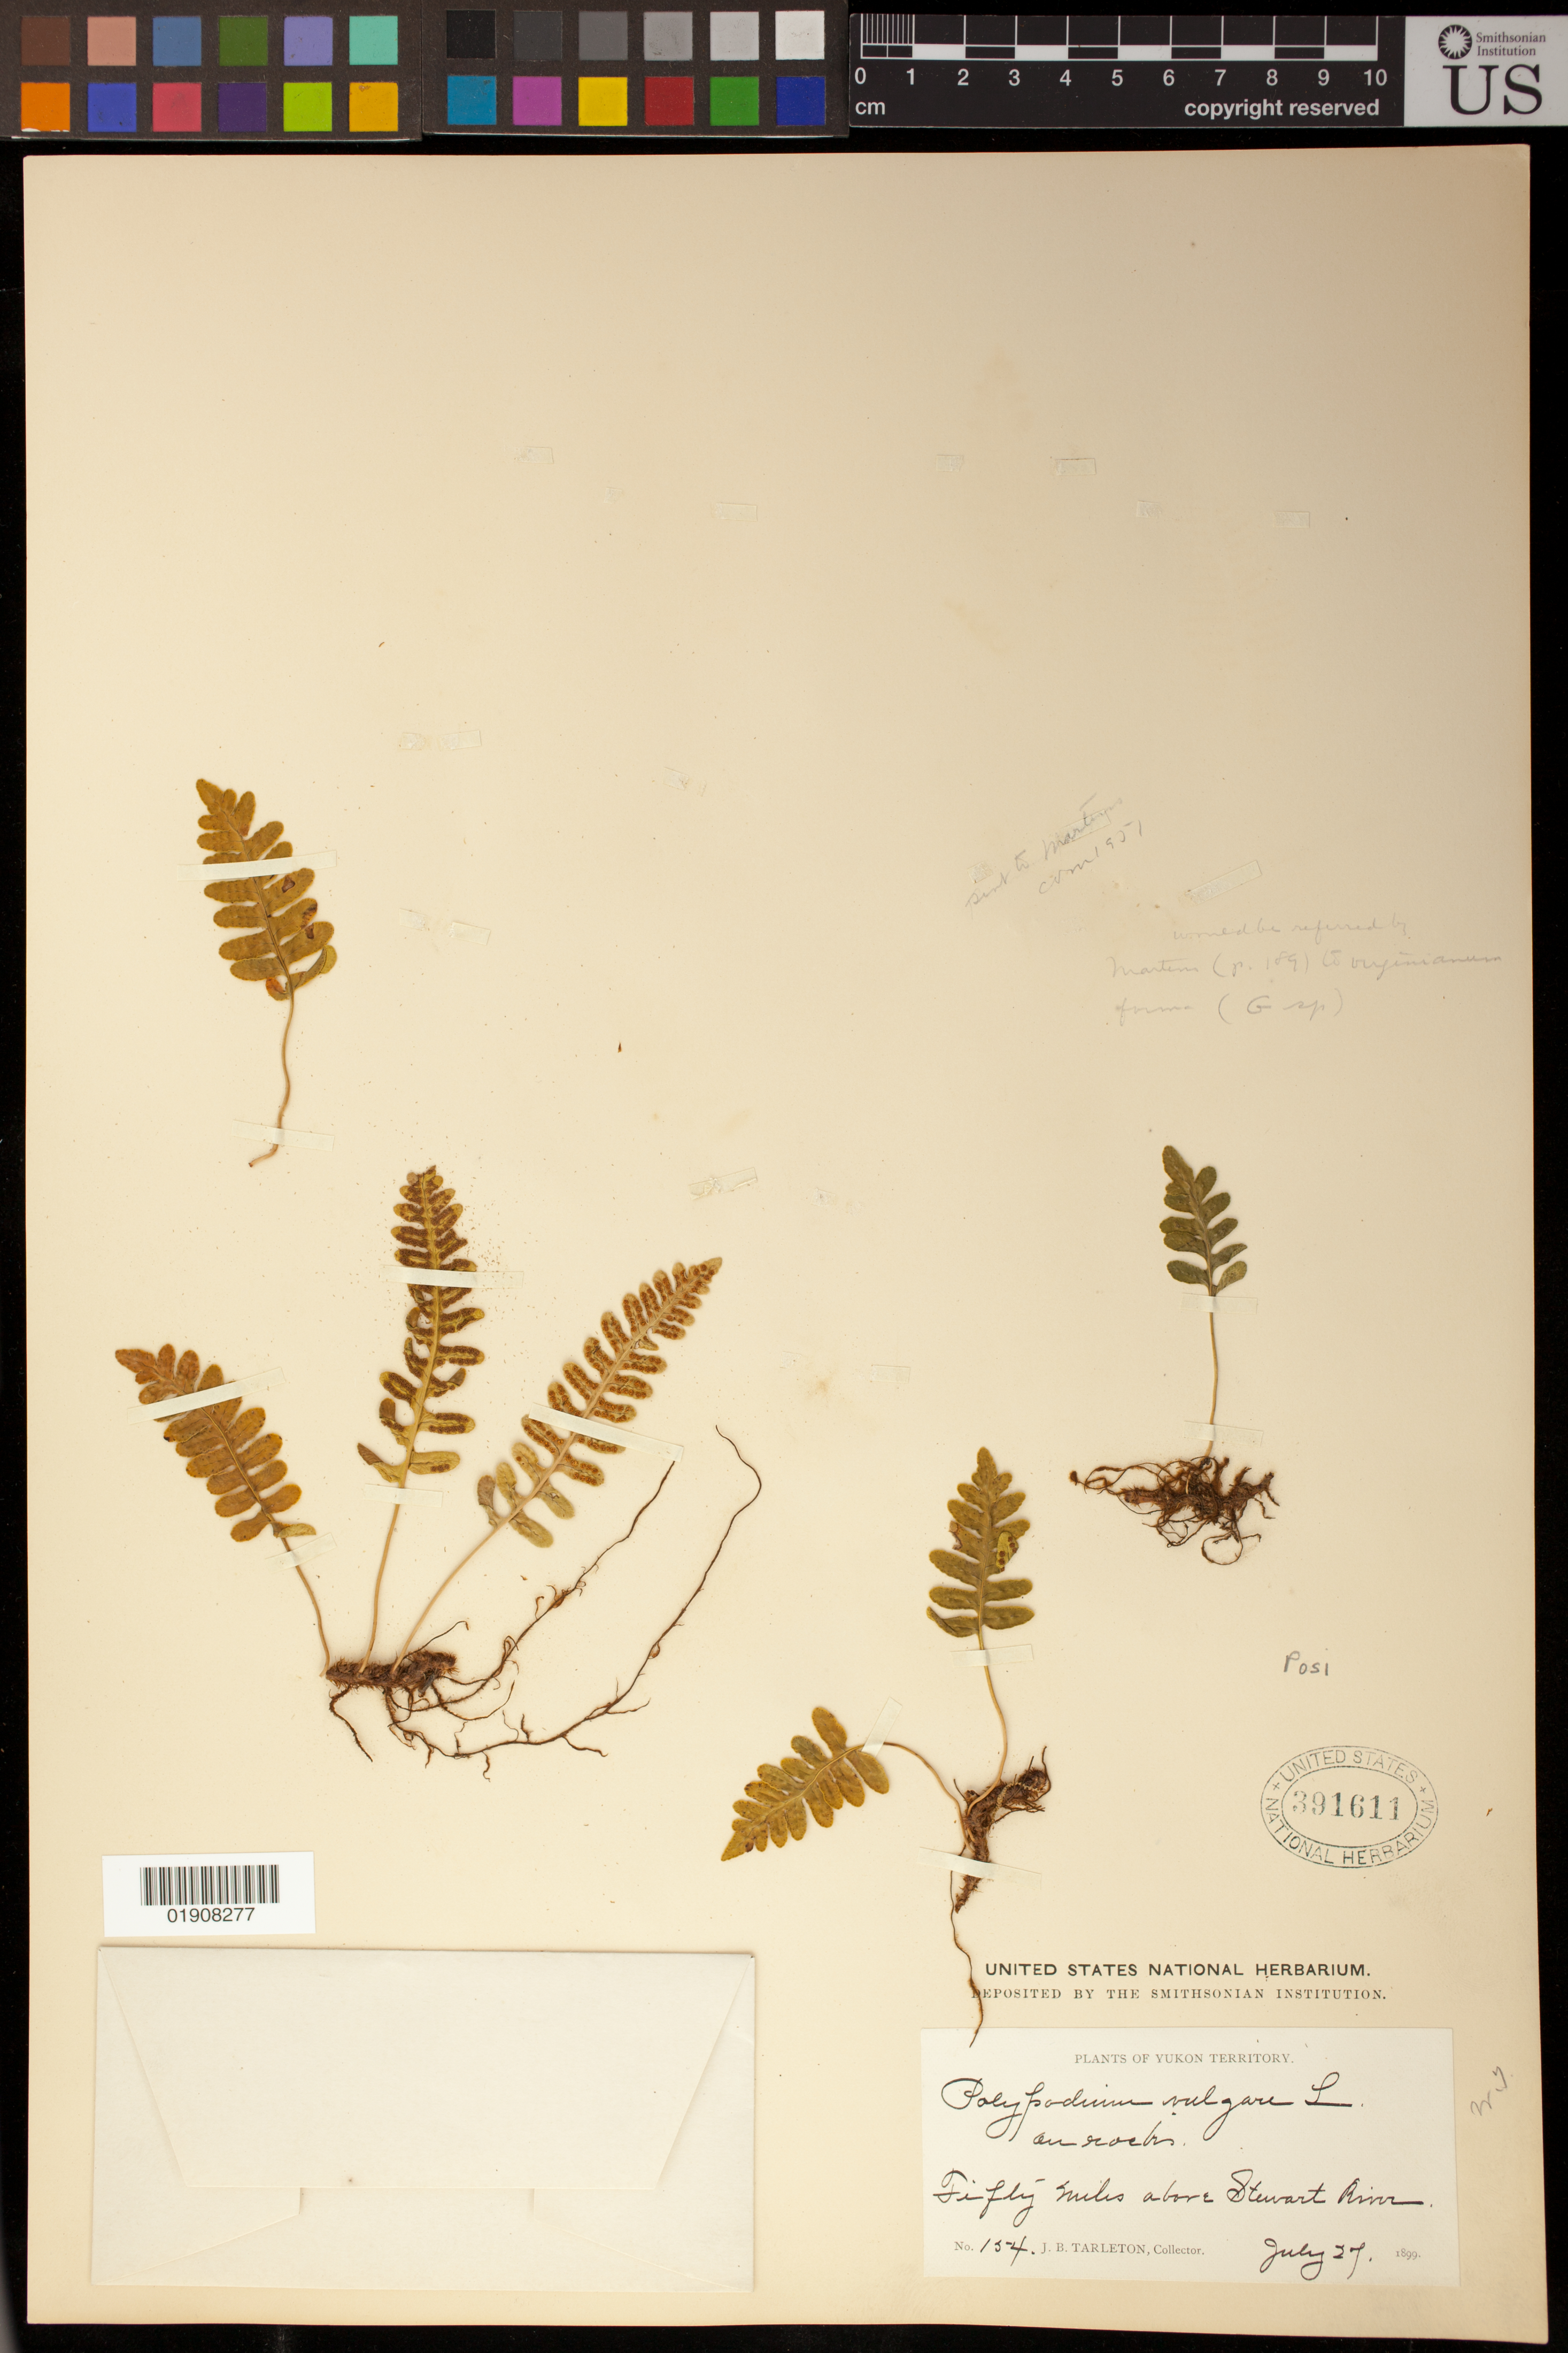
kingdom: Plantae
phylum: Tracheophyta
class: Polypodiopsida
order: Polypodiales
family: Polypodiaceae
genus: Polypodium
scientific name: Polypodium sibiricum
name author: Sipliv.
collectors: J. Tarleton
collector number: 154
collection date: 1899-07-27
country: Canada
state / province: Yukon Territory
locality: Fifty miles above Stewart River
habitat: On rocks.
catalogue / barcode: US 391611